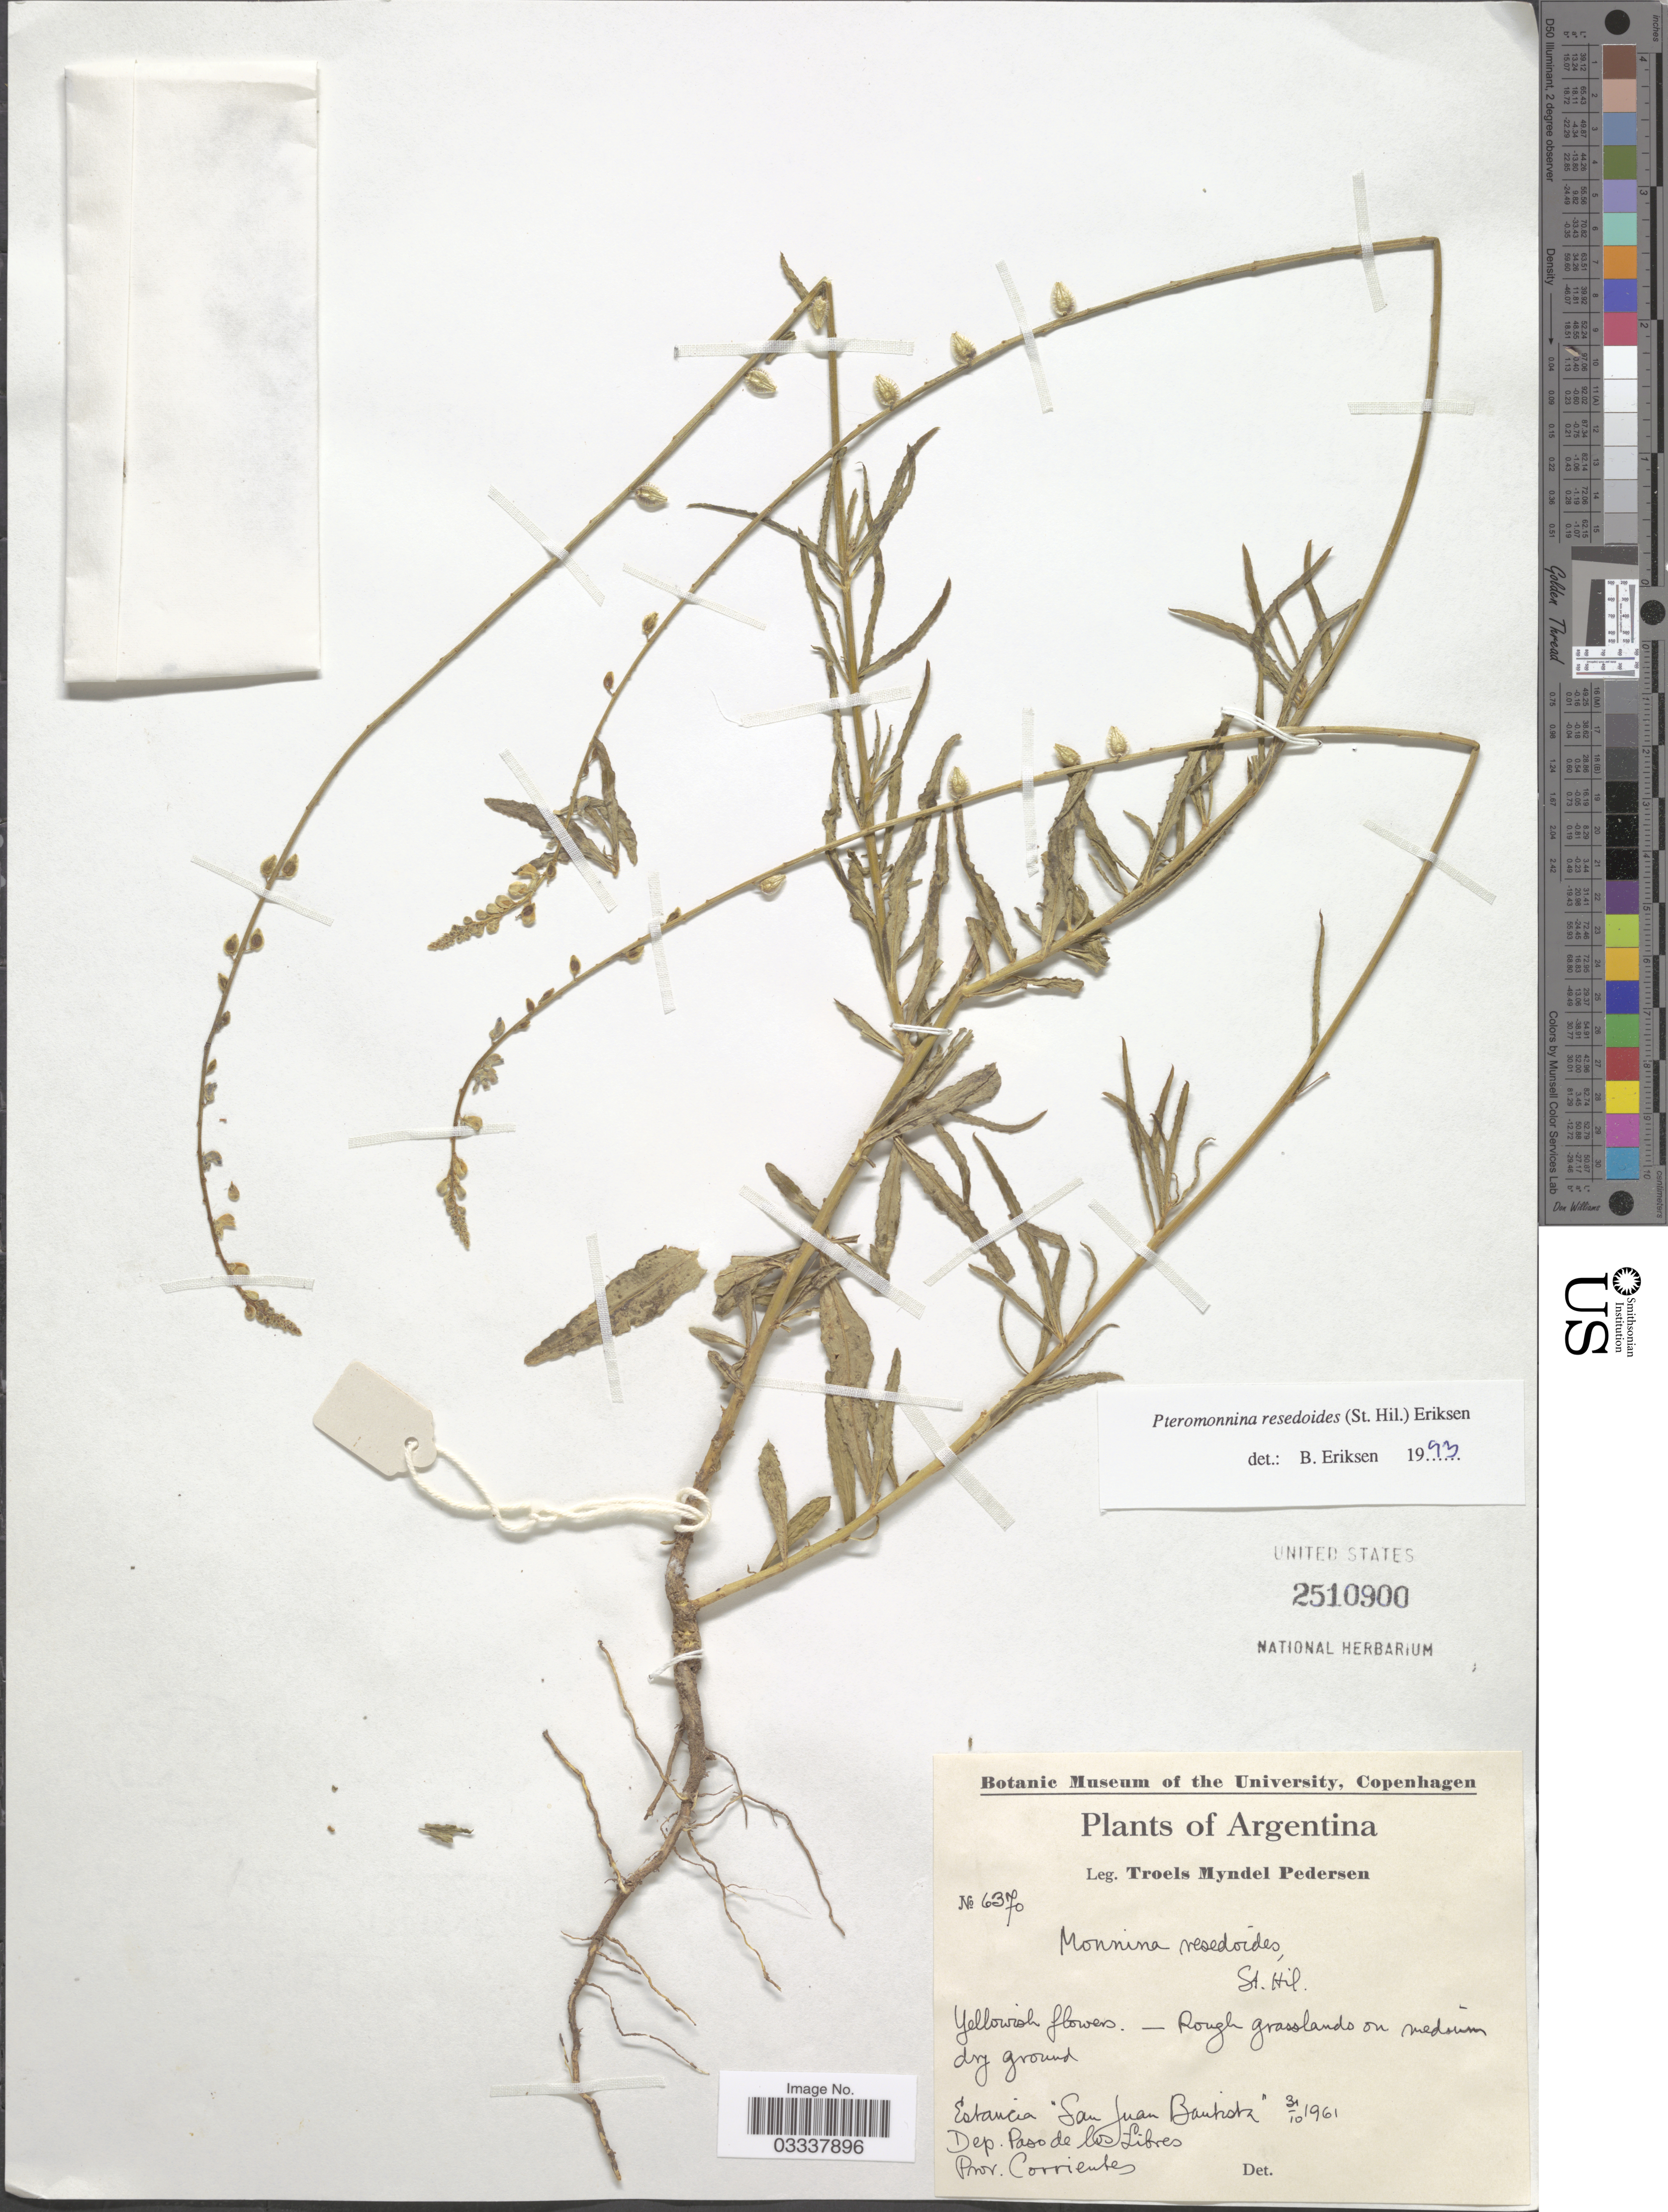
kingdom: Plantae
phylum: Tracheophyta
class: Magnoliopsida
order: Fabales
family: Polygalaceae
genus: Monnina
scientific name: Monnina resedoides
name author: A. St.-Hil.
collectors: T. Pederson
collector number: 6370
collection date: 1961-10-31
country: Argentina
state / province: Corrientes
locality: Estancia San Juan Bautista, Dep. Paso de los Libres.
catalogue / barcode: US 2510900